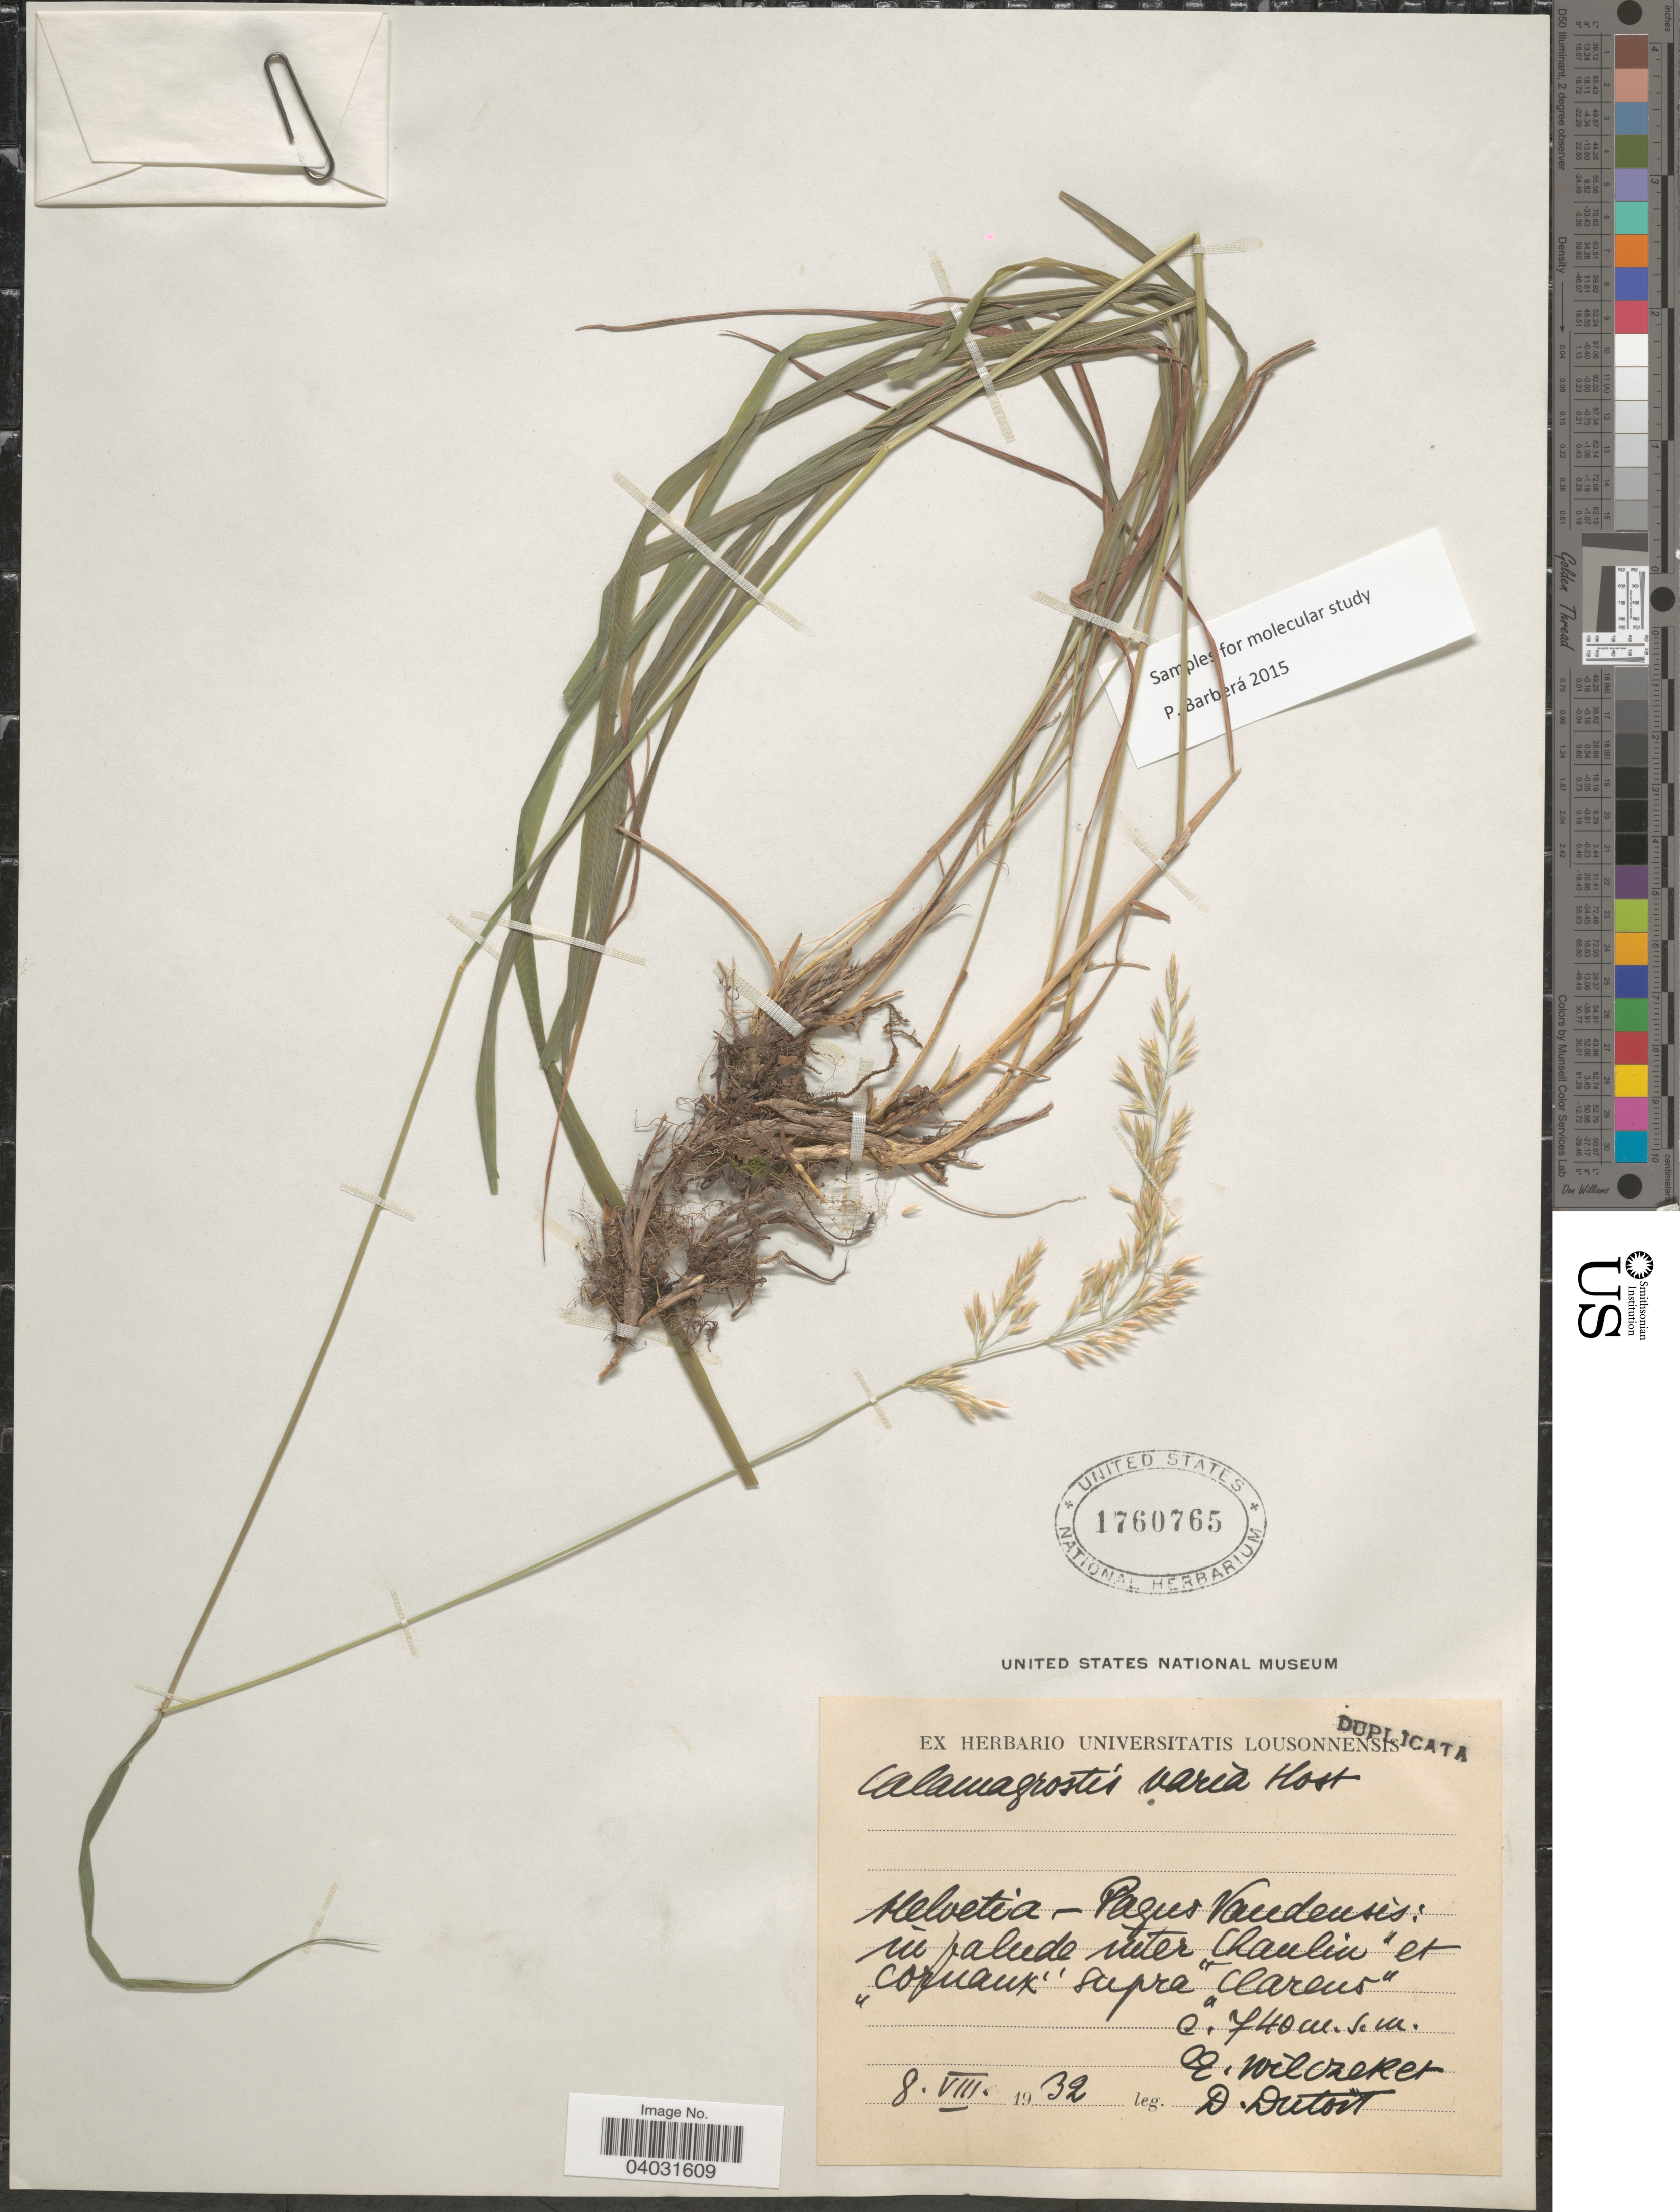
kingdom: Plantae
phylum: Tracheophyta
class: Liliopsida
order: Poales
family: Poaceae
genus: Calamagrostis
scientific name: Calamagrostis varia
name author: Host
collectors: E. Wilczek & D. Dutoit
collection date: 1932-08-08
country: Switzerland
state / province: Vaud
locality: Helvetia - Pagus Vaudensis: in palude inter "Chaulin" et "Cornaux" supra "Clarens".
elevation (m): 740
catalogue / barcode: US 1760765